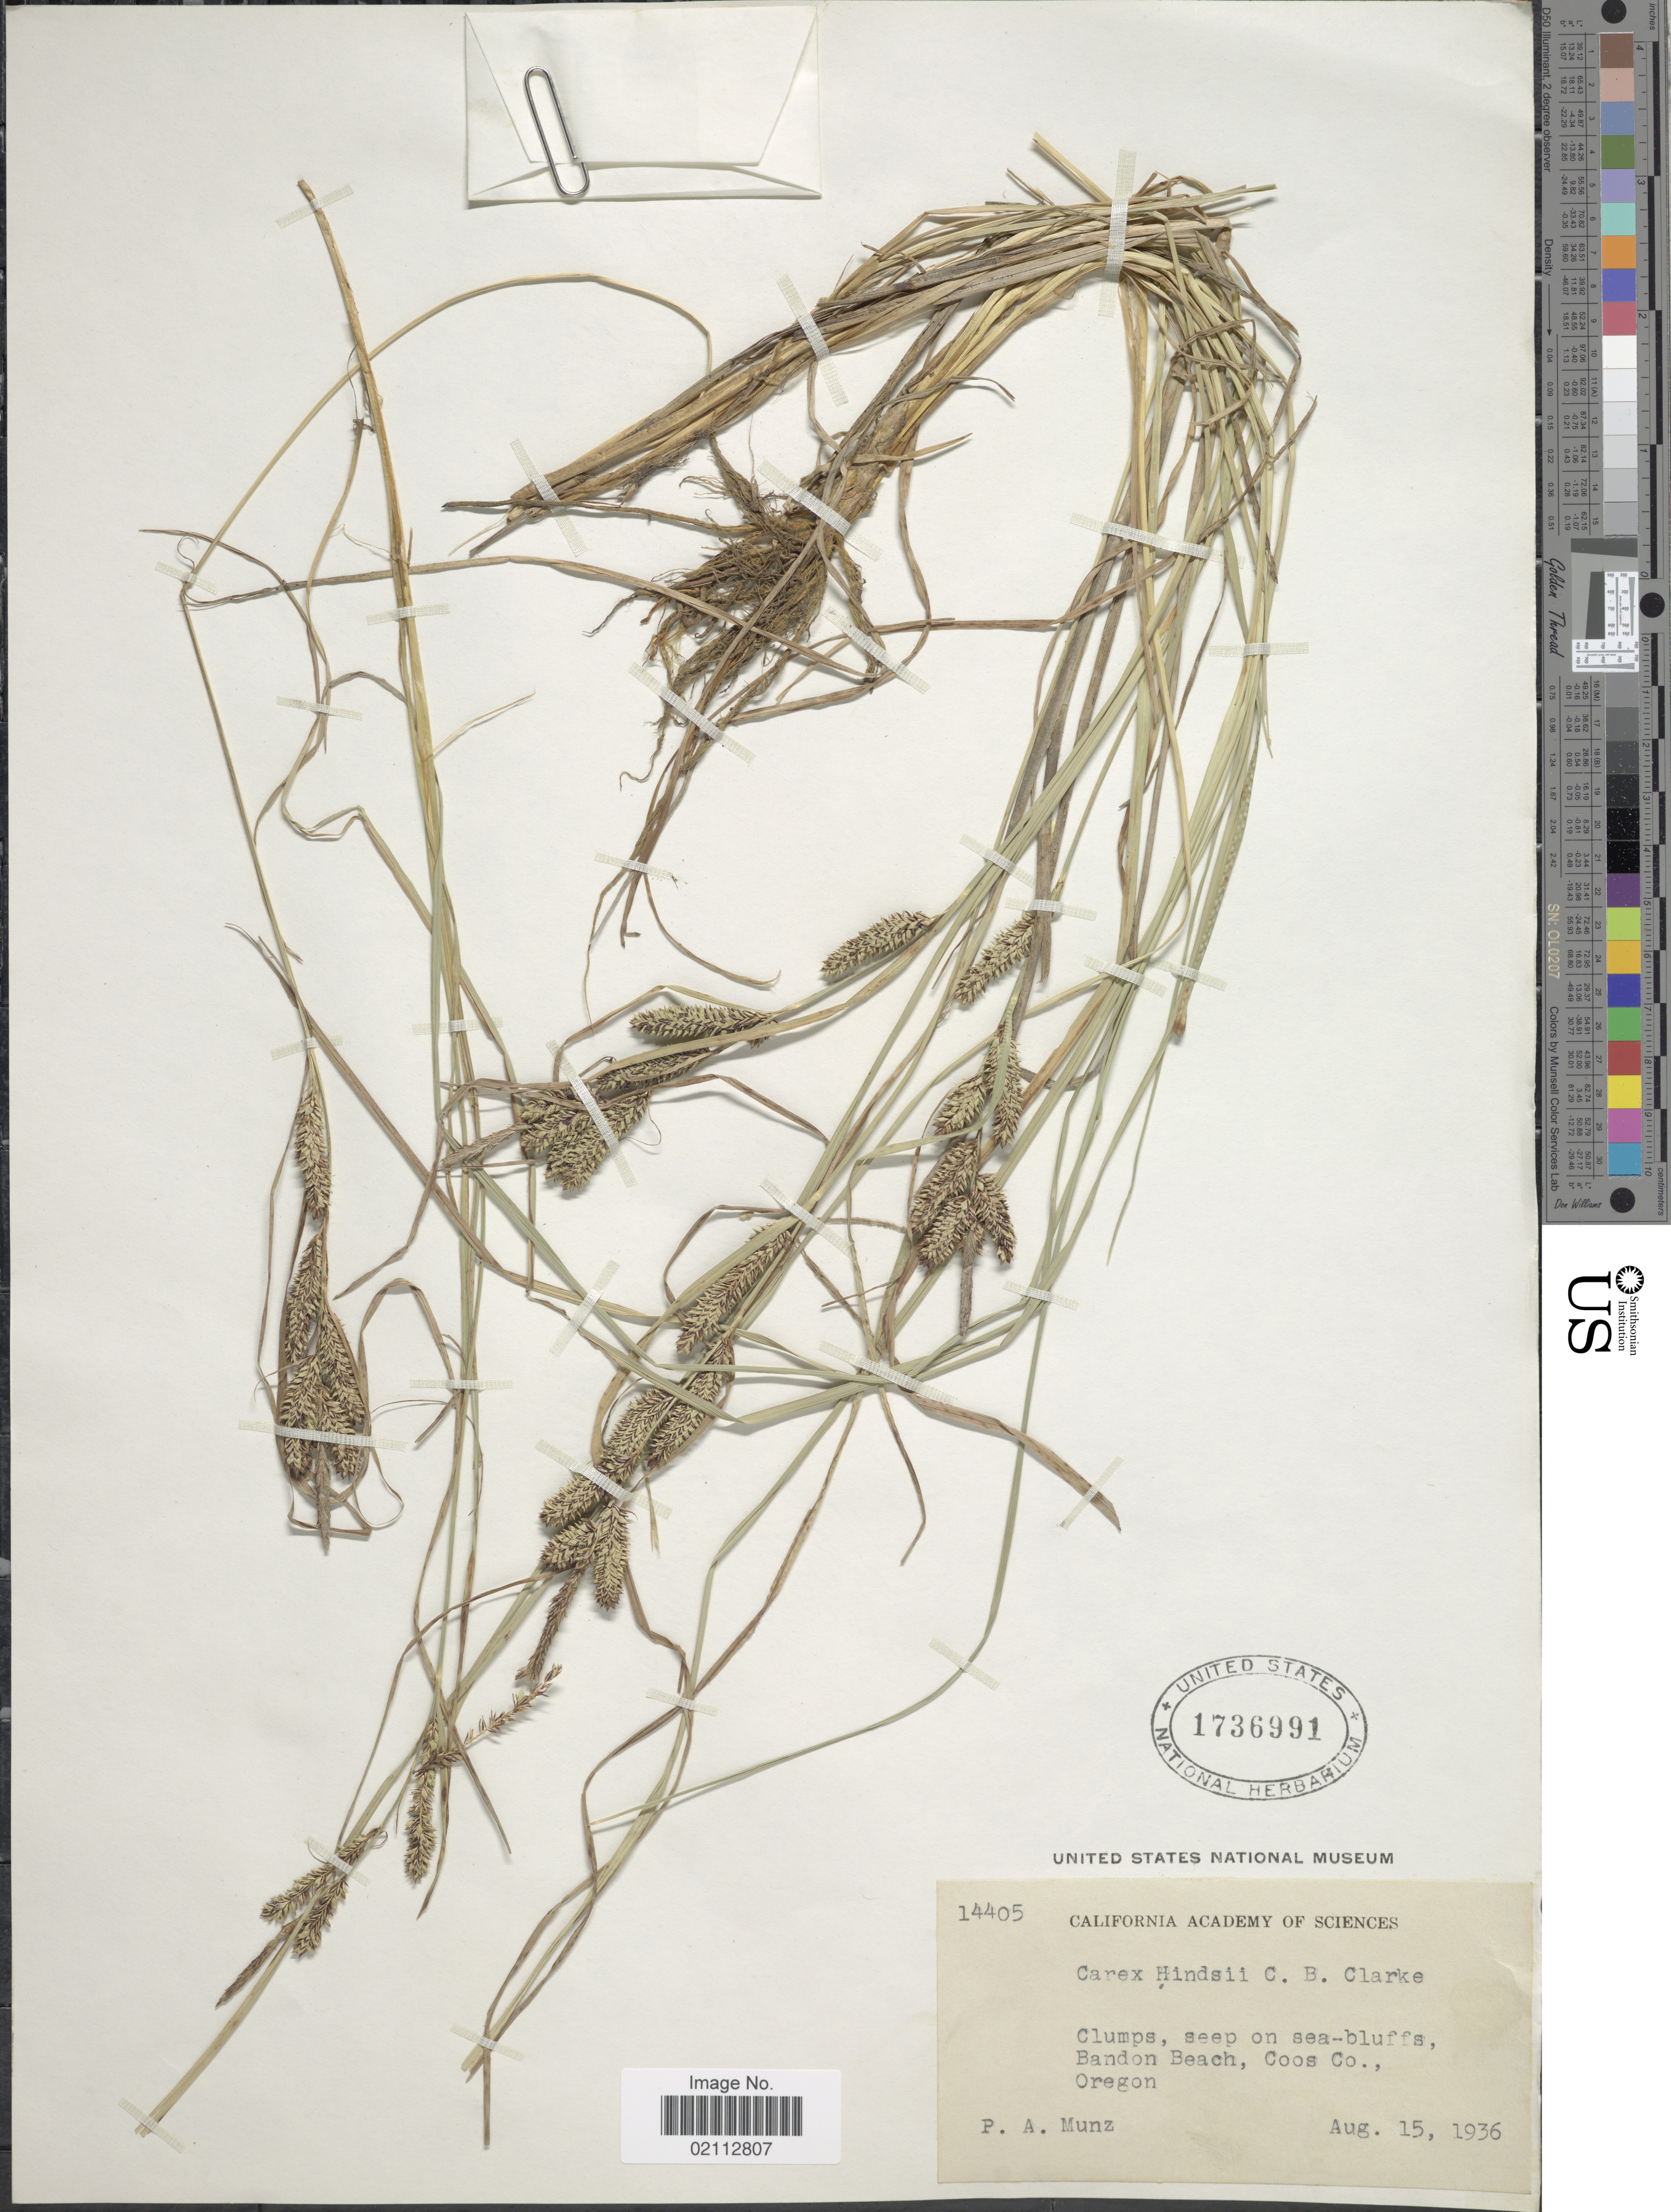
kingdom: Plantae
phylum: Tracheophyta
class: Liliopsida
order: Poales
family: Cyperaceae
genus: Carex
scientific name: Carex kelloggii var. limnophila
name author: (Holm) B.L. Wilson & R.E. Brainerd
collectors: P. A. Munz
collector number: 14405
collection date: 1936-08-15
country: United States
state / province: Oregon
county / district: Coos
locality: Bandon Beach, Coos Co.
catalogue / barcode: US 1736991